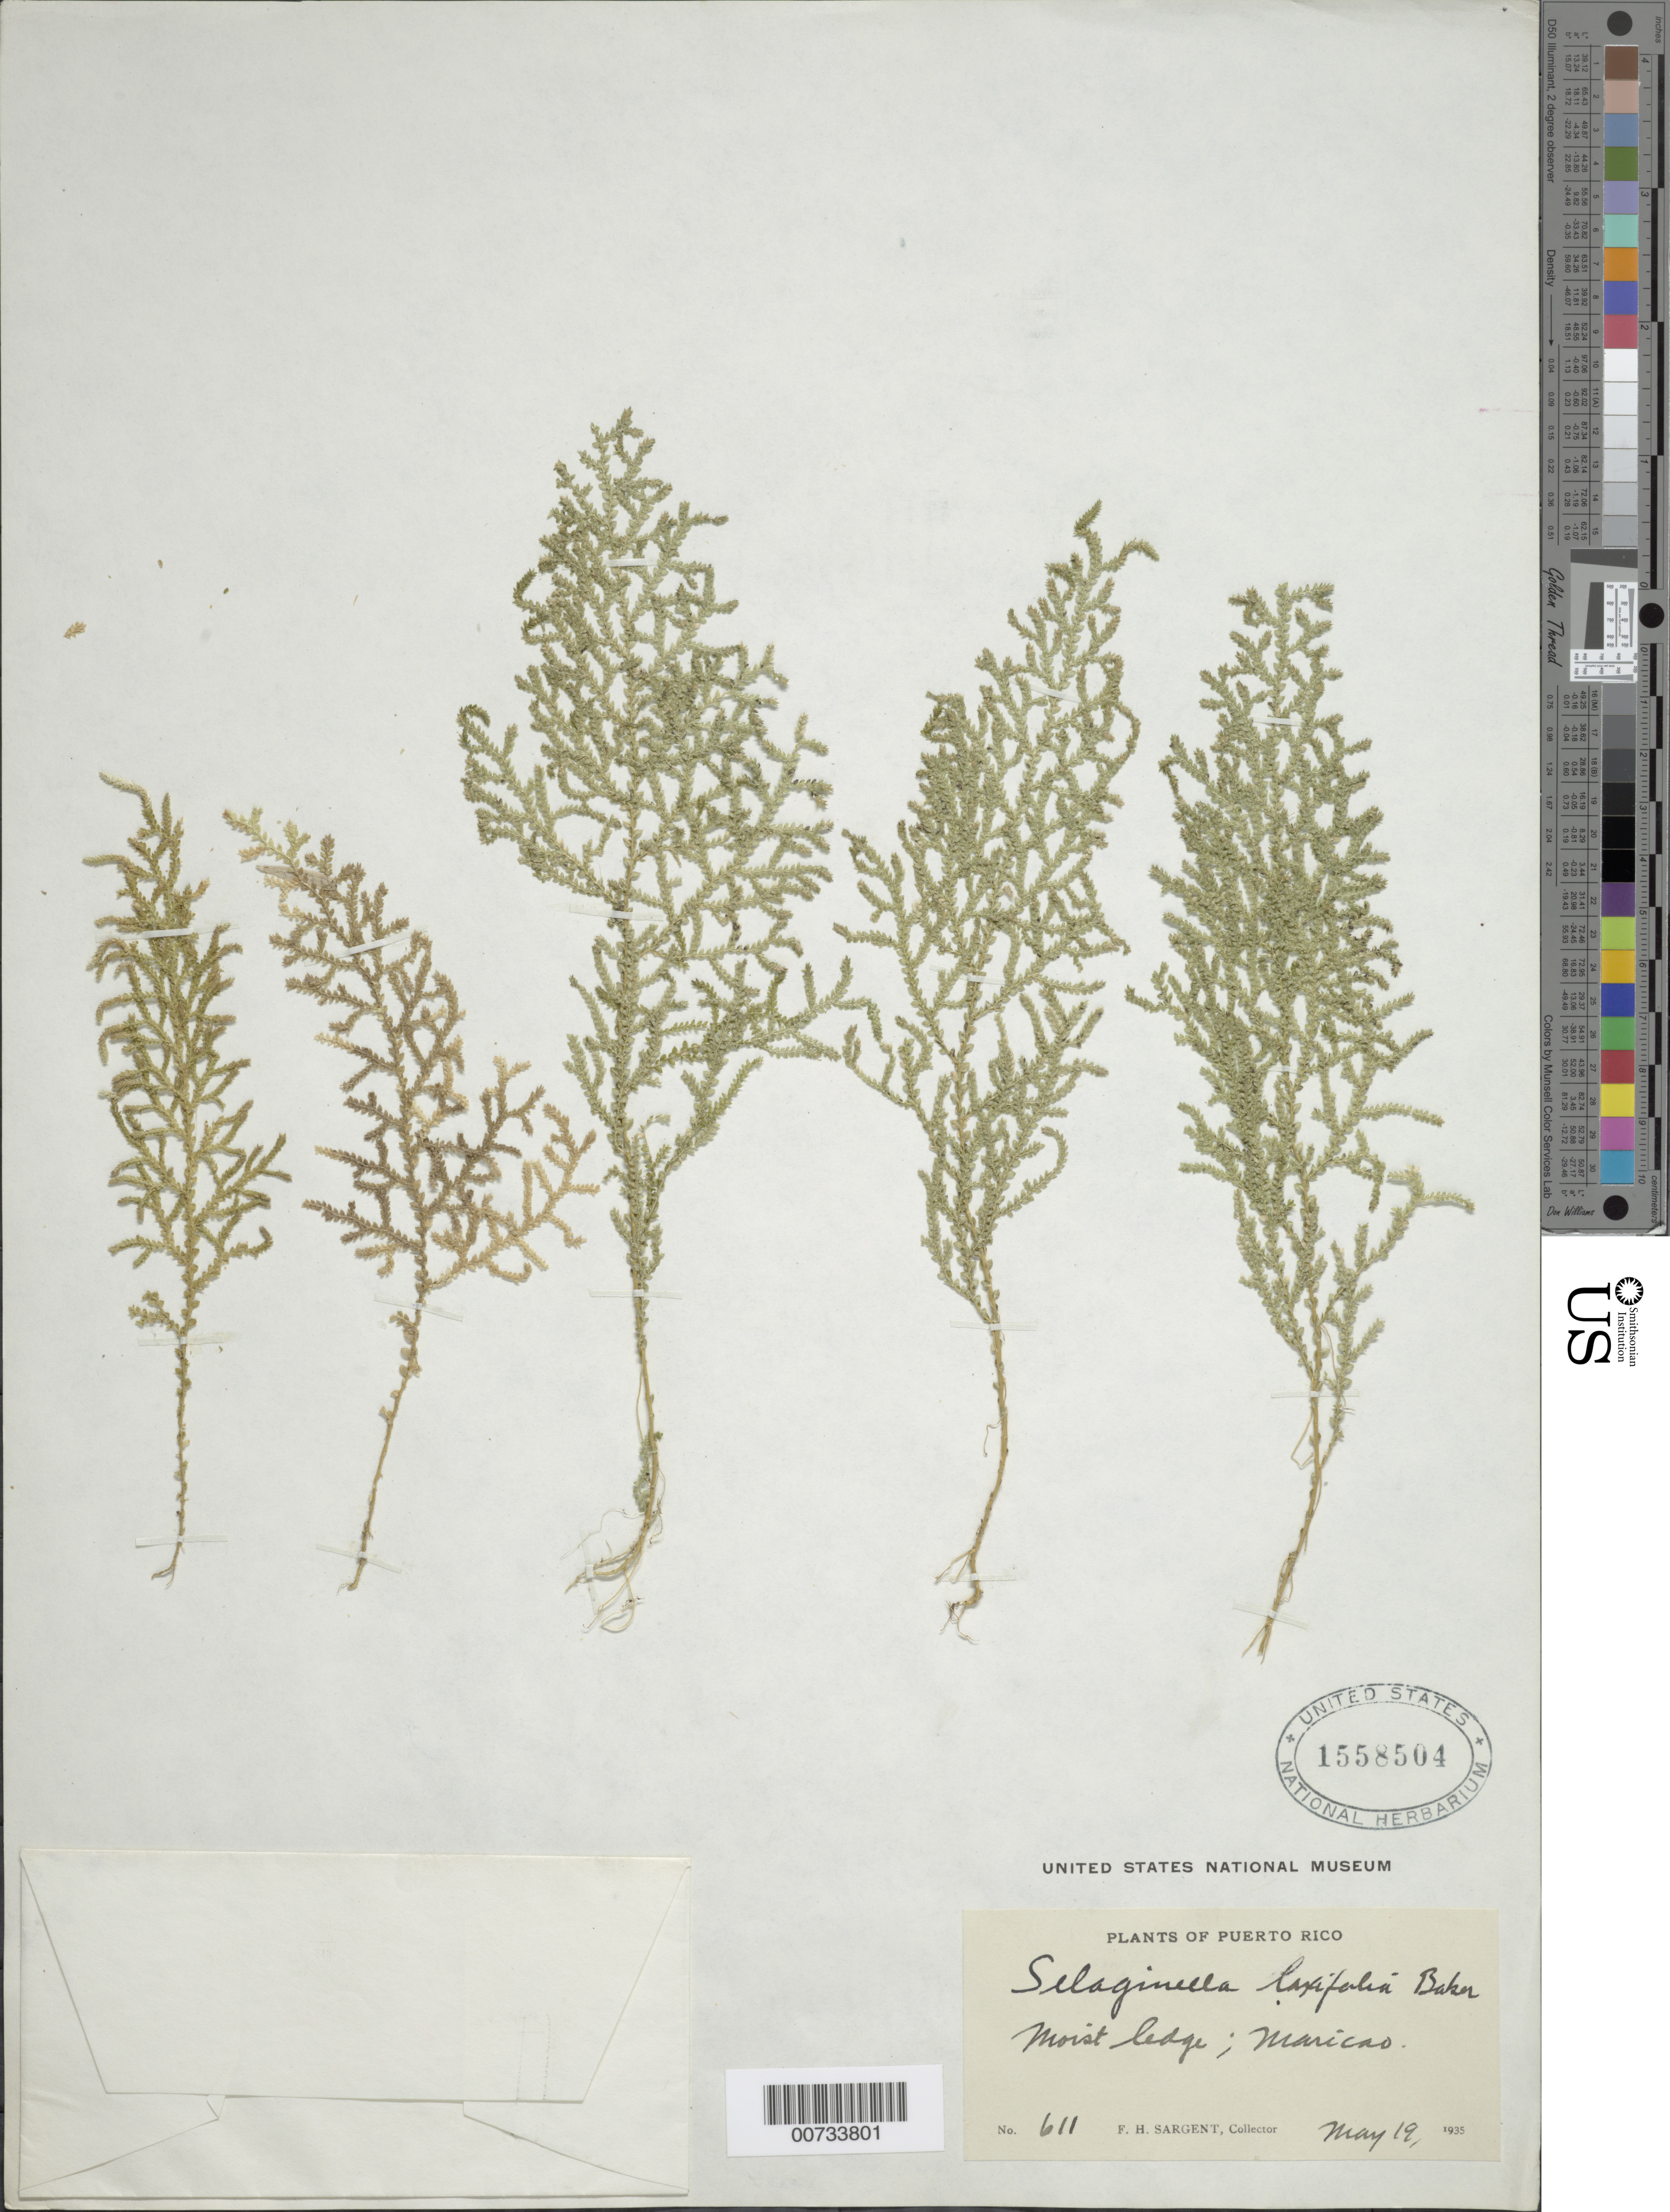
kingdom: Plantae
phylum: Tracheophyta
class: Lycopodiopsida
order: Selaginellales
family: Selaginellaceae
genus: Selaginella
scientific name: Selaginella laxifolia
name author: Baker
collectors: F. H. Sargent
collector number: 611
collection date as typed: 19 May 1935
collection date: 1935-05-19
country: Puerto Rico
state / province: Maricao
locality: Maricao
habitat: Moist ledge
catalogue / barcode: US 1558504